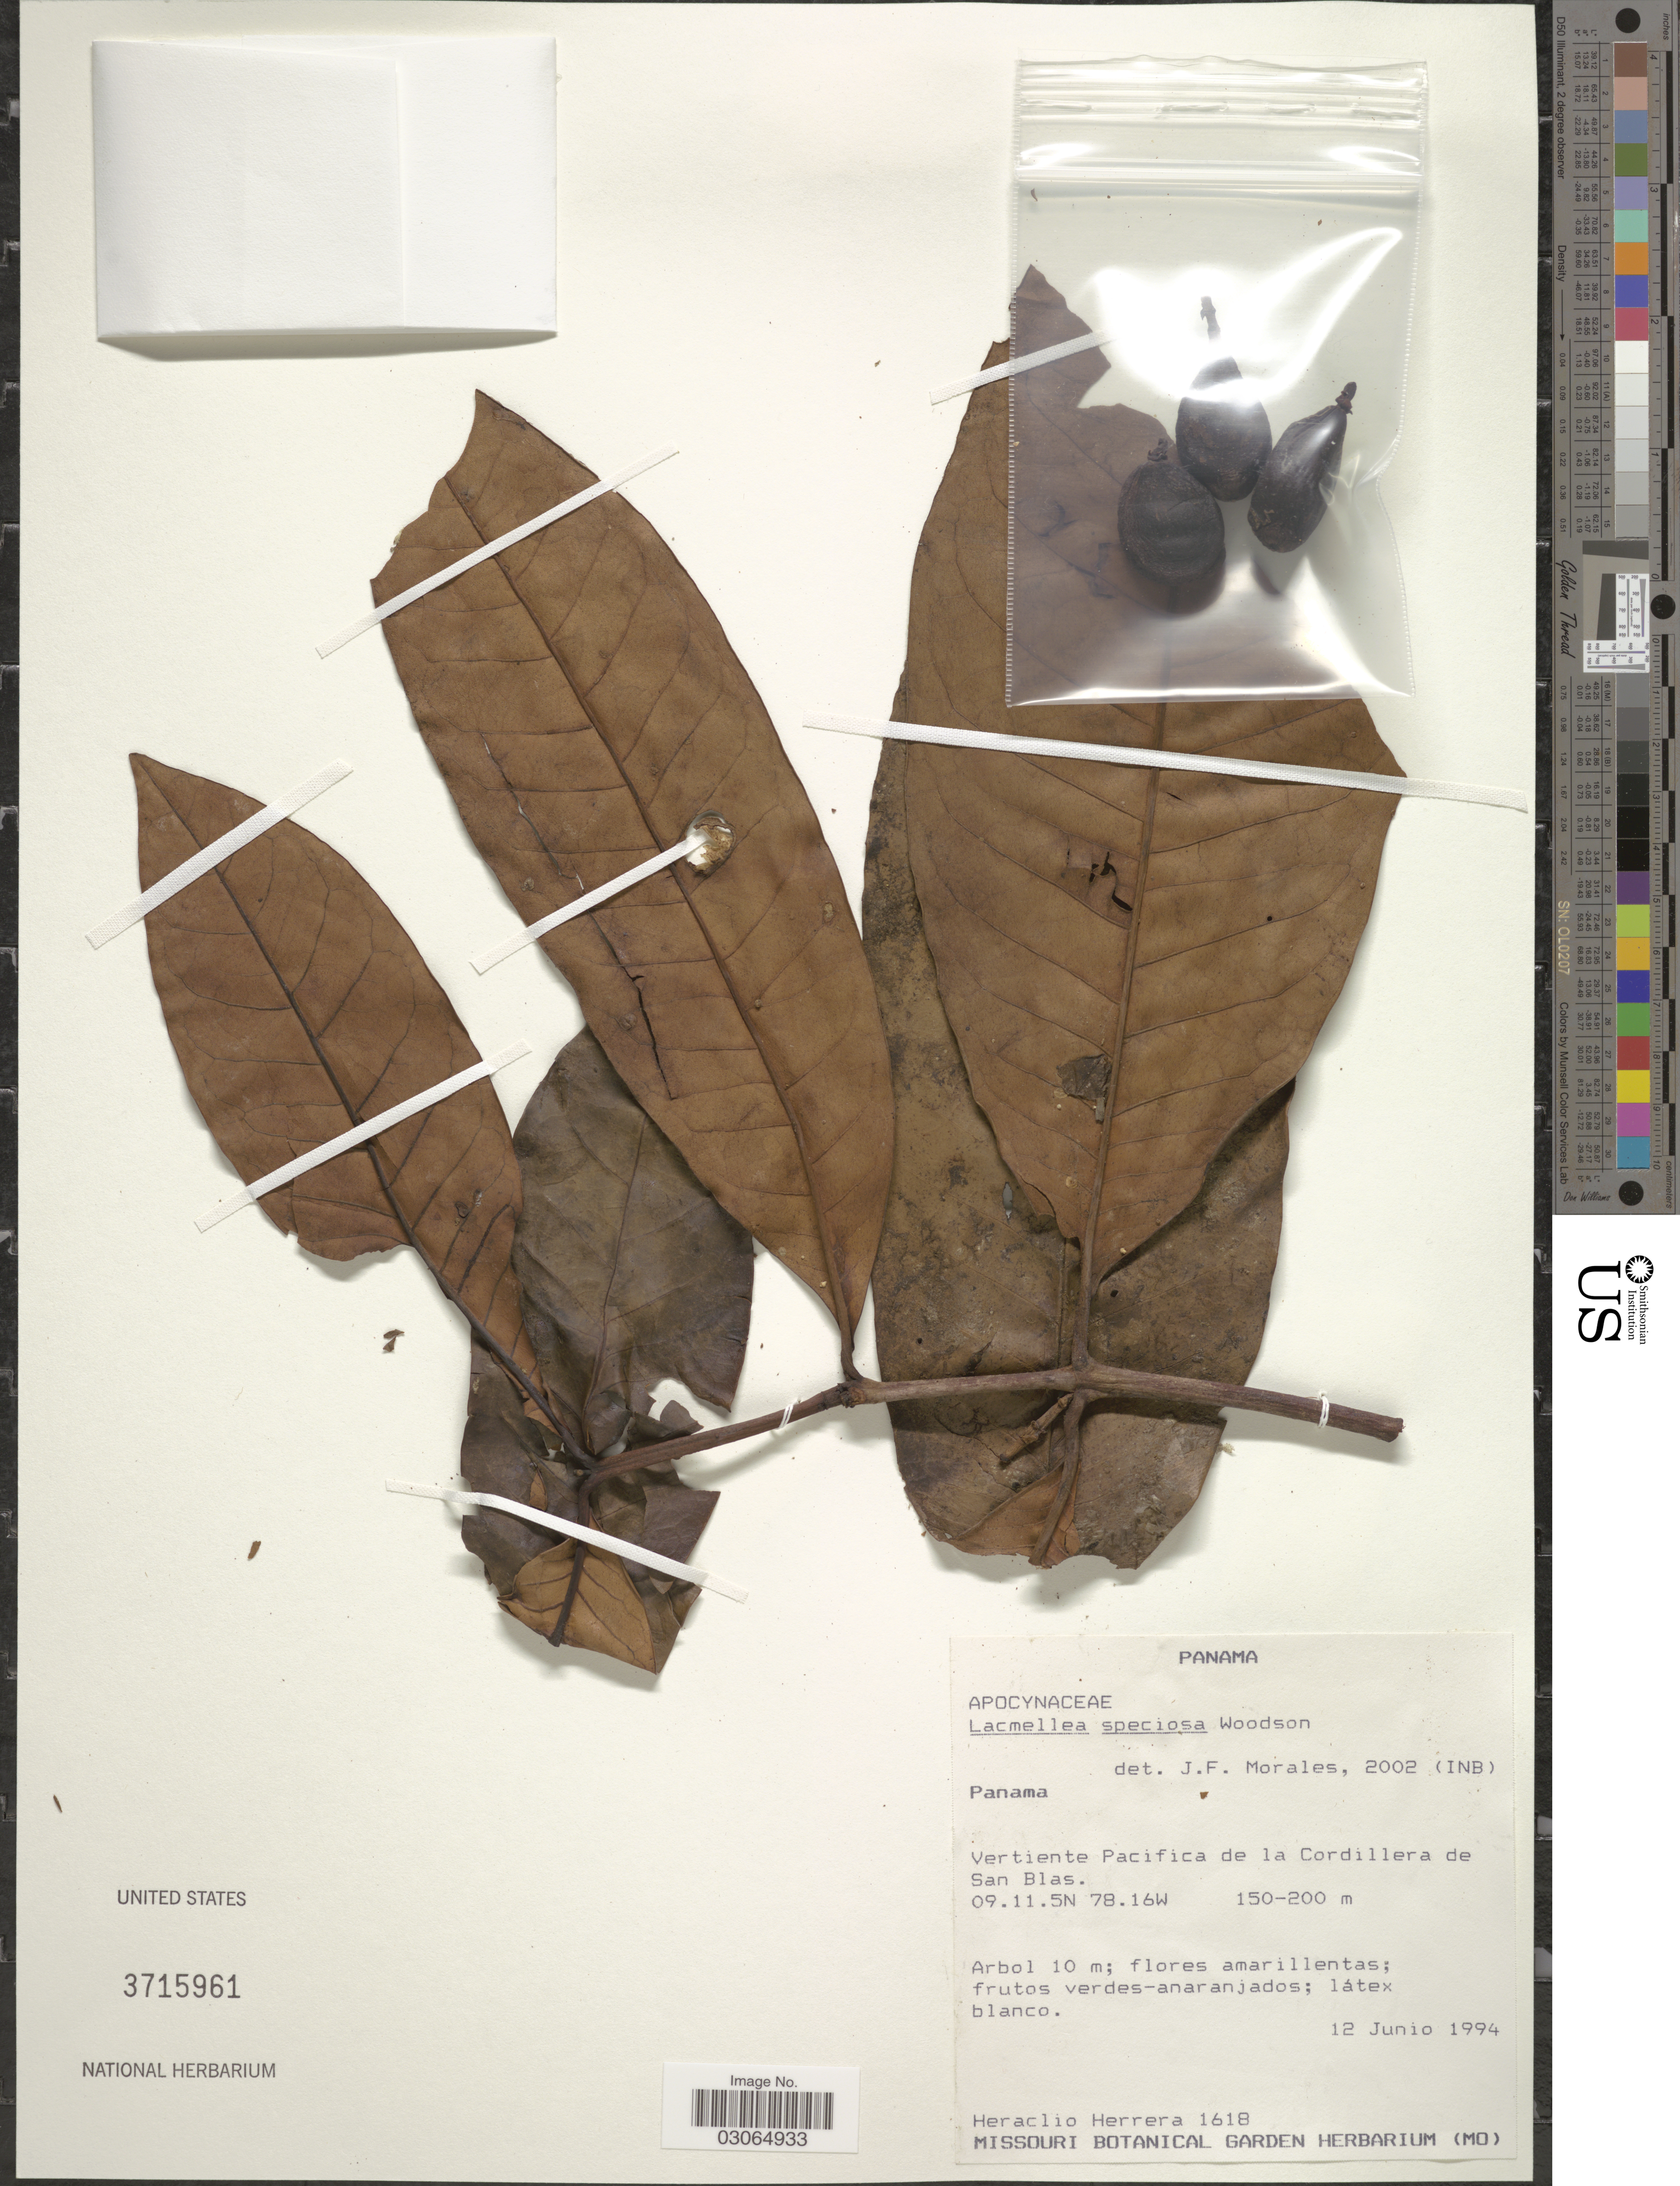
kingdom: Plantae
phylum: Tracheophyta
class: Magnoliopsida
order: Gentianales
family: Apocynaceae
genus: Lacmellea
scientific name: Lacmellea speciosa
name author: Woodson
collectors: H. Herrera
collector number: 1618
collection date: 1994-06-12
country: Panama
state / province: Panamá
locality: Vertiente Pacifica de la Cordillera de San Blas.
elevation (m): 150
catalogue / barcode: US 3715961